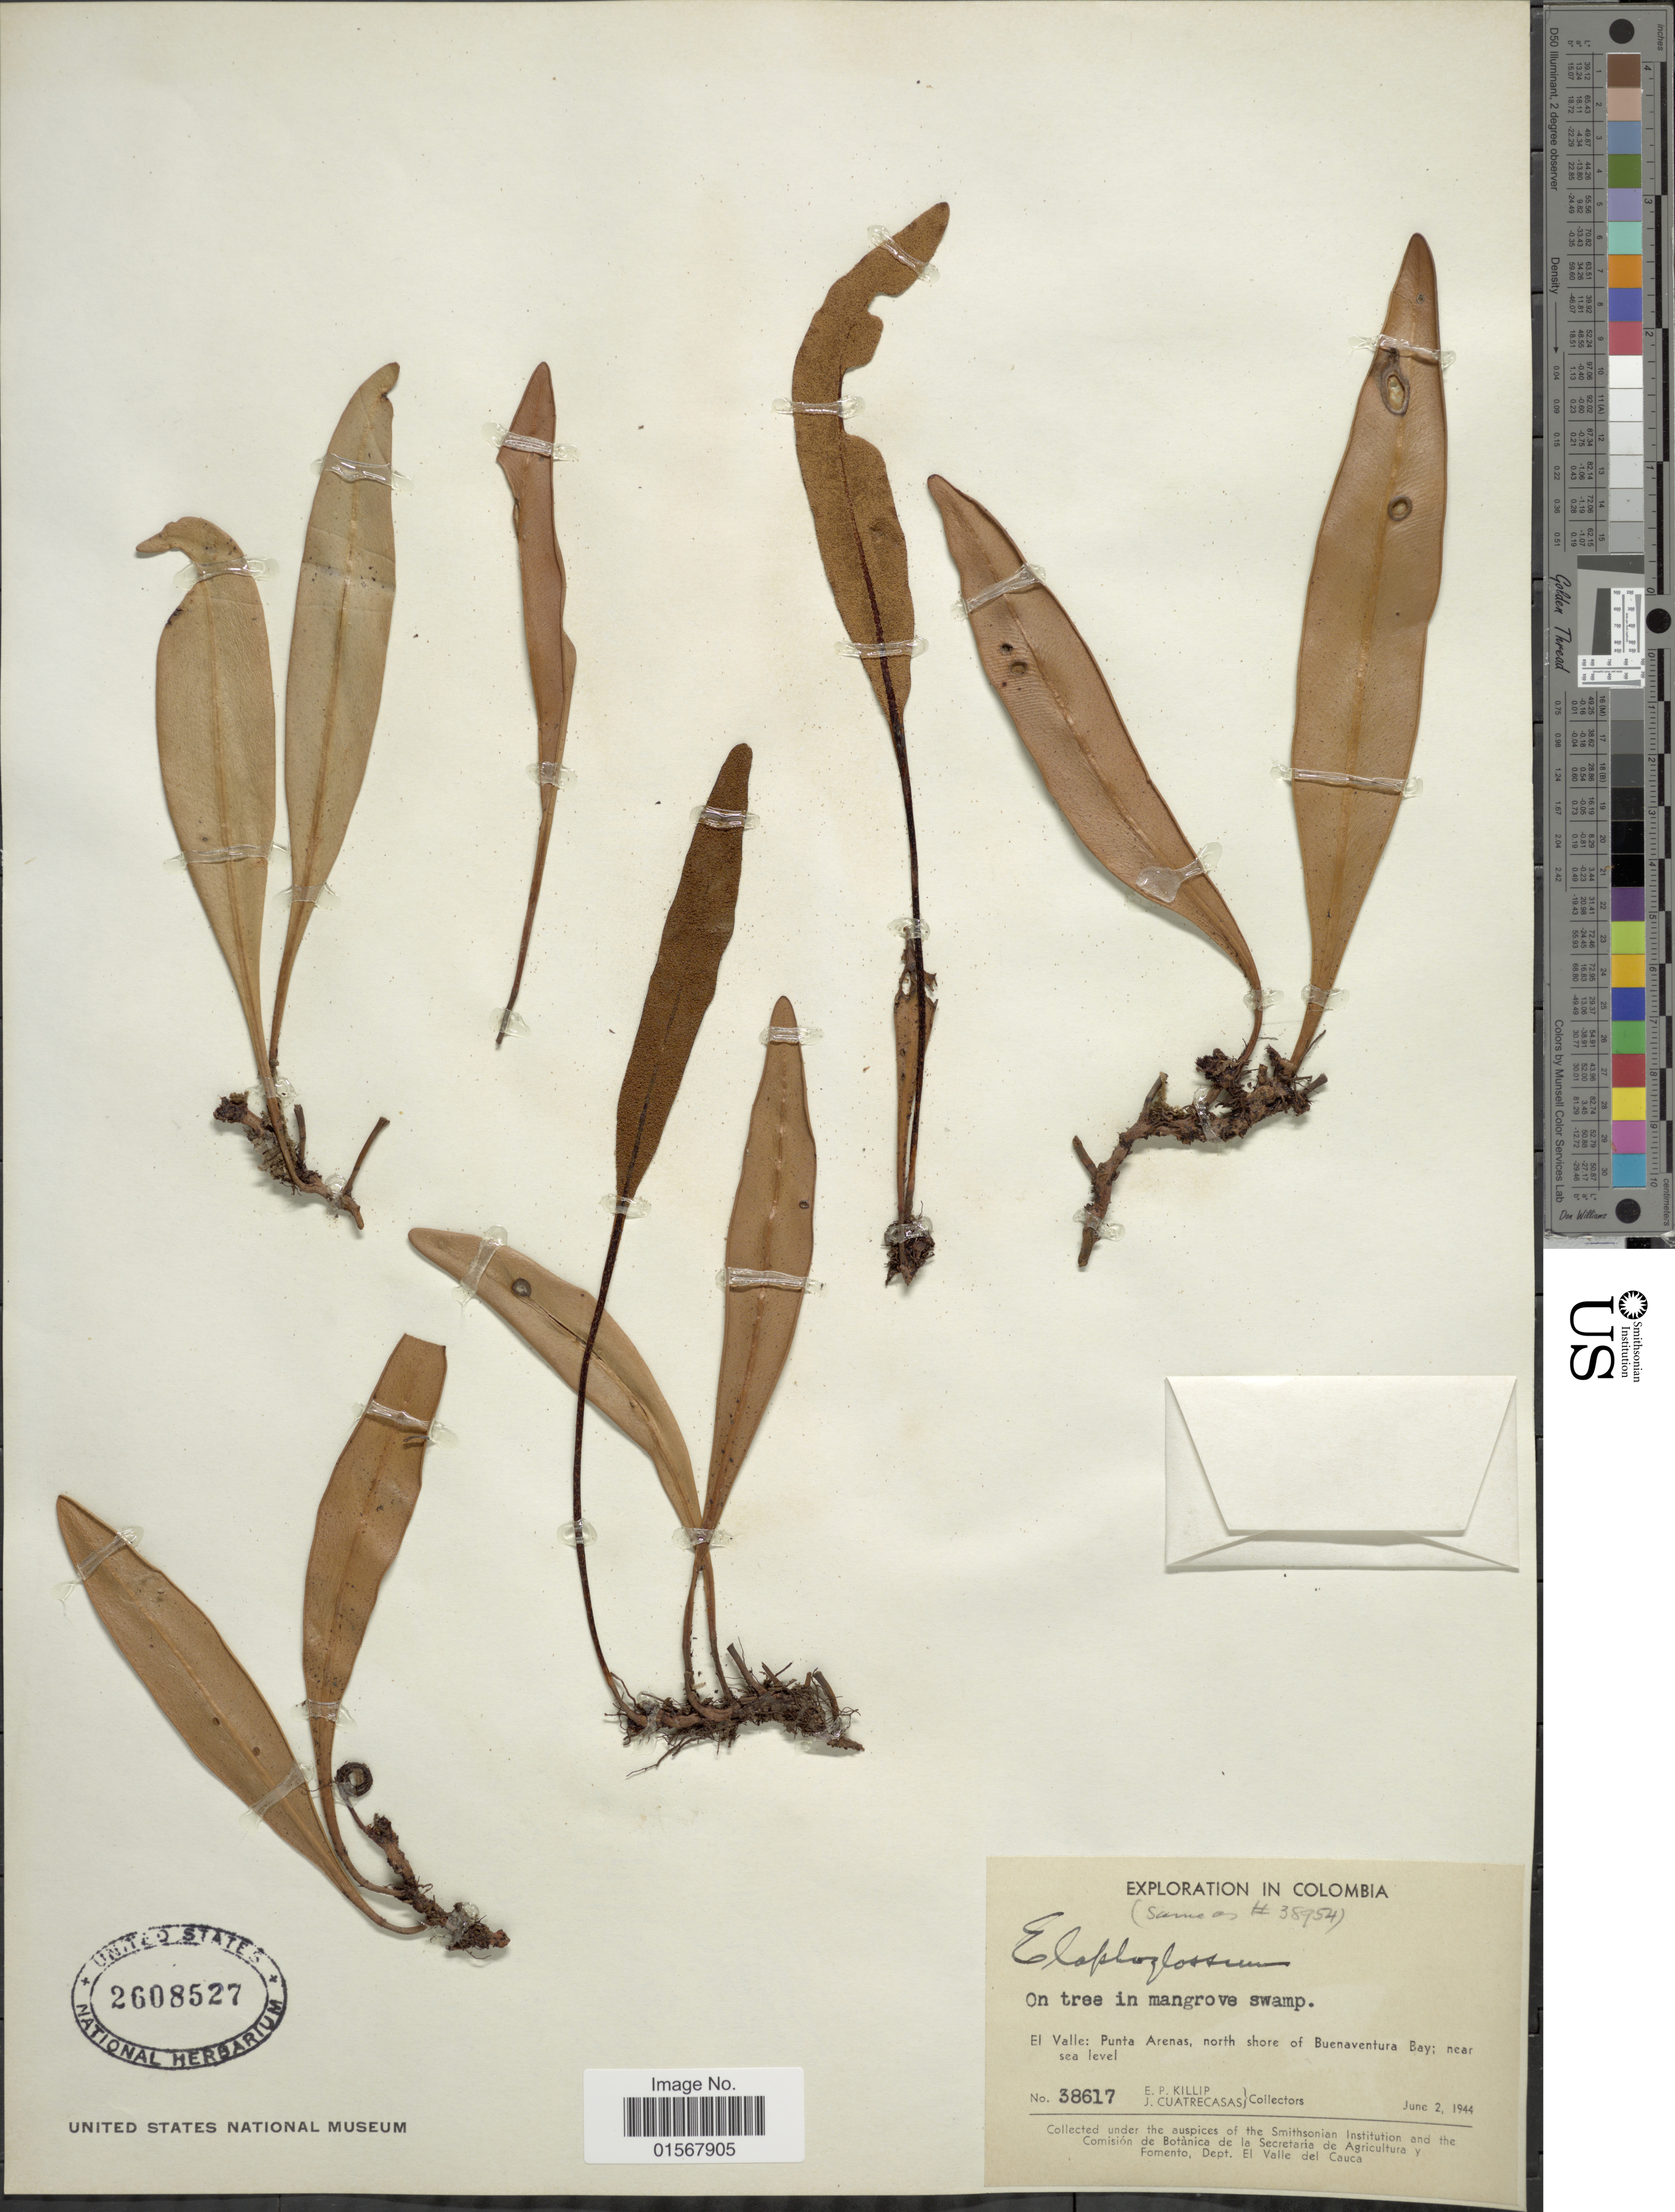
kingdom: Plantae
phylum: Tracheophyta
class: Polypodiopsida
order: Polypodiales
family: Dryopteridaceae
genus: Elaphoglossum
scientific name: Elaphoglossum sp.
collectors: E. P. Killip & J. Cuatrecasas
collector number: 38617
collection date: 1944-06-02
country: Colombia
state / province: Valle del Cauca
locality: El Valle: Punta Arenas, north shore of Buenaventura Bay; near sea level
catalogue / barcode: US 2608527